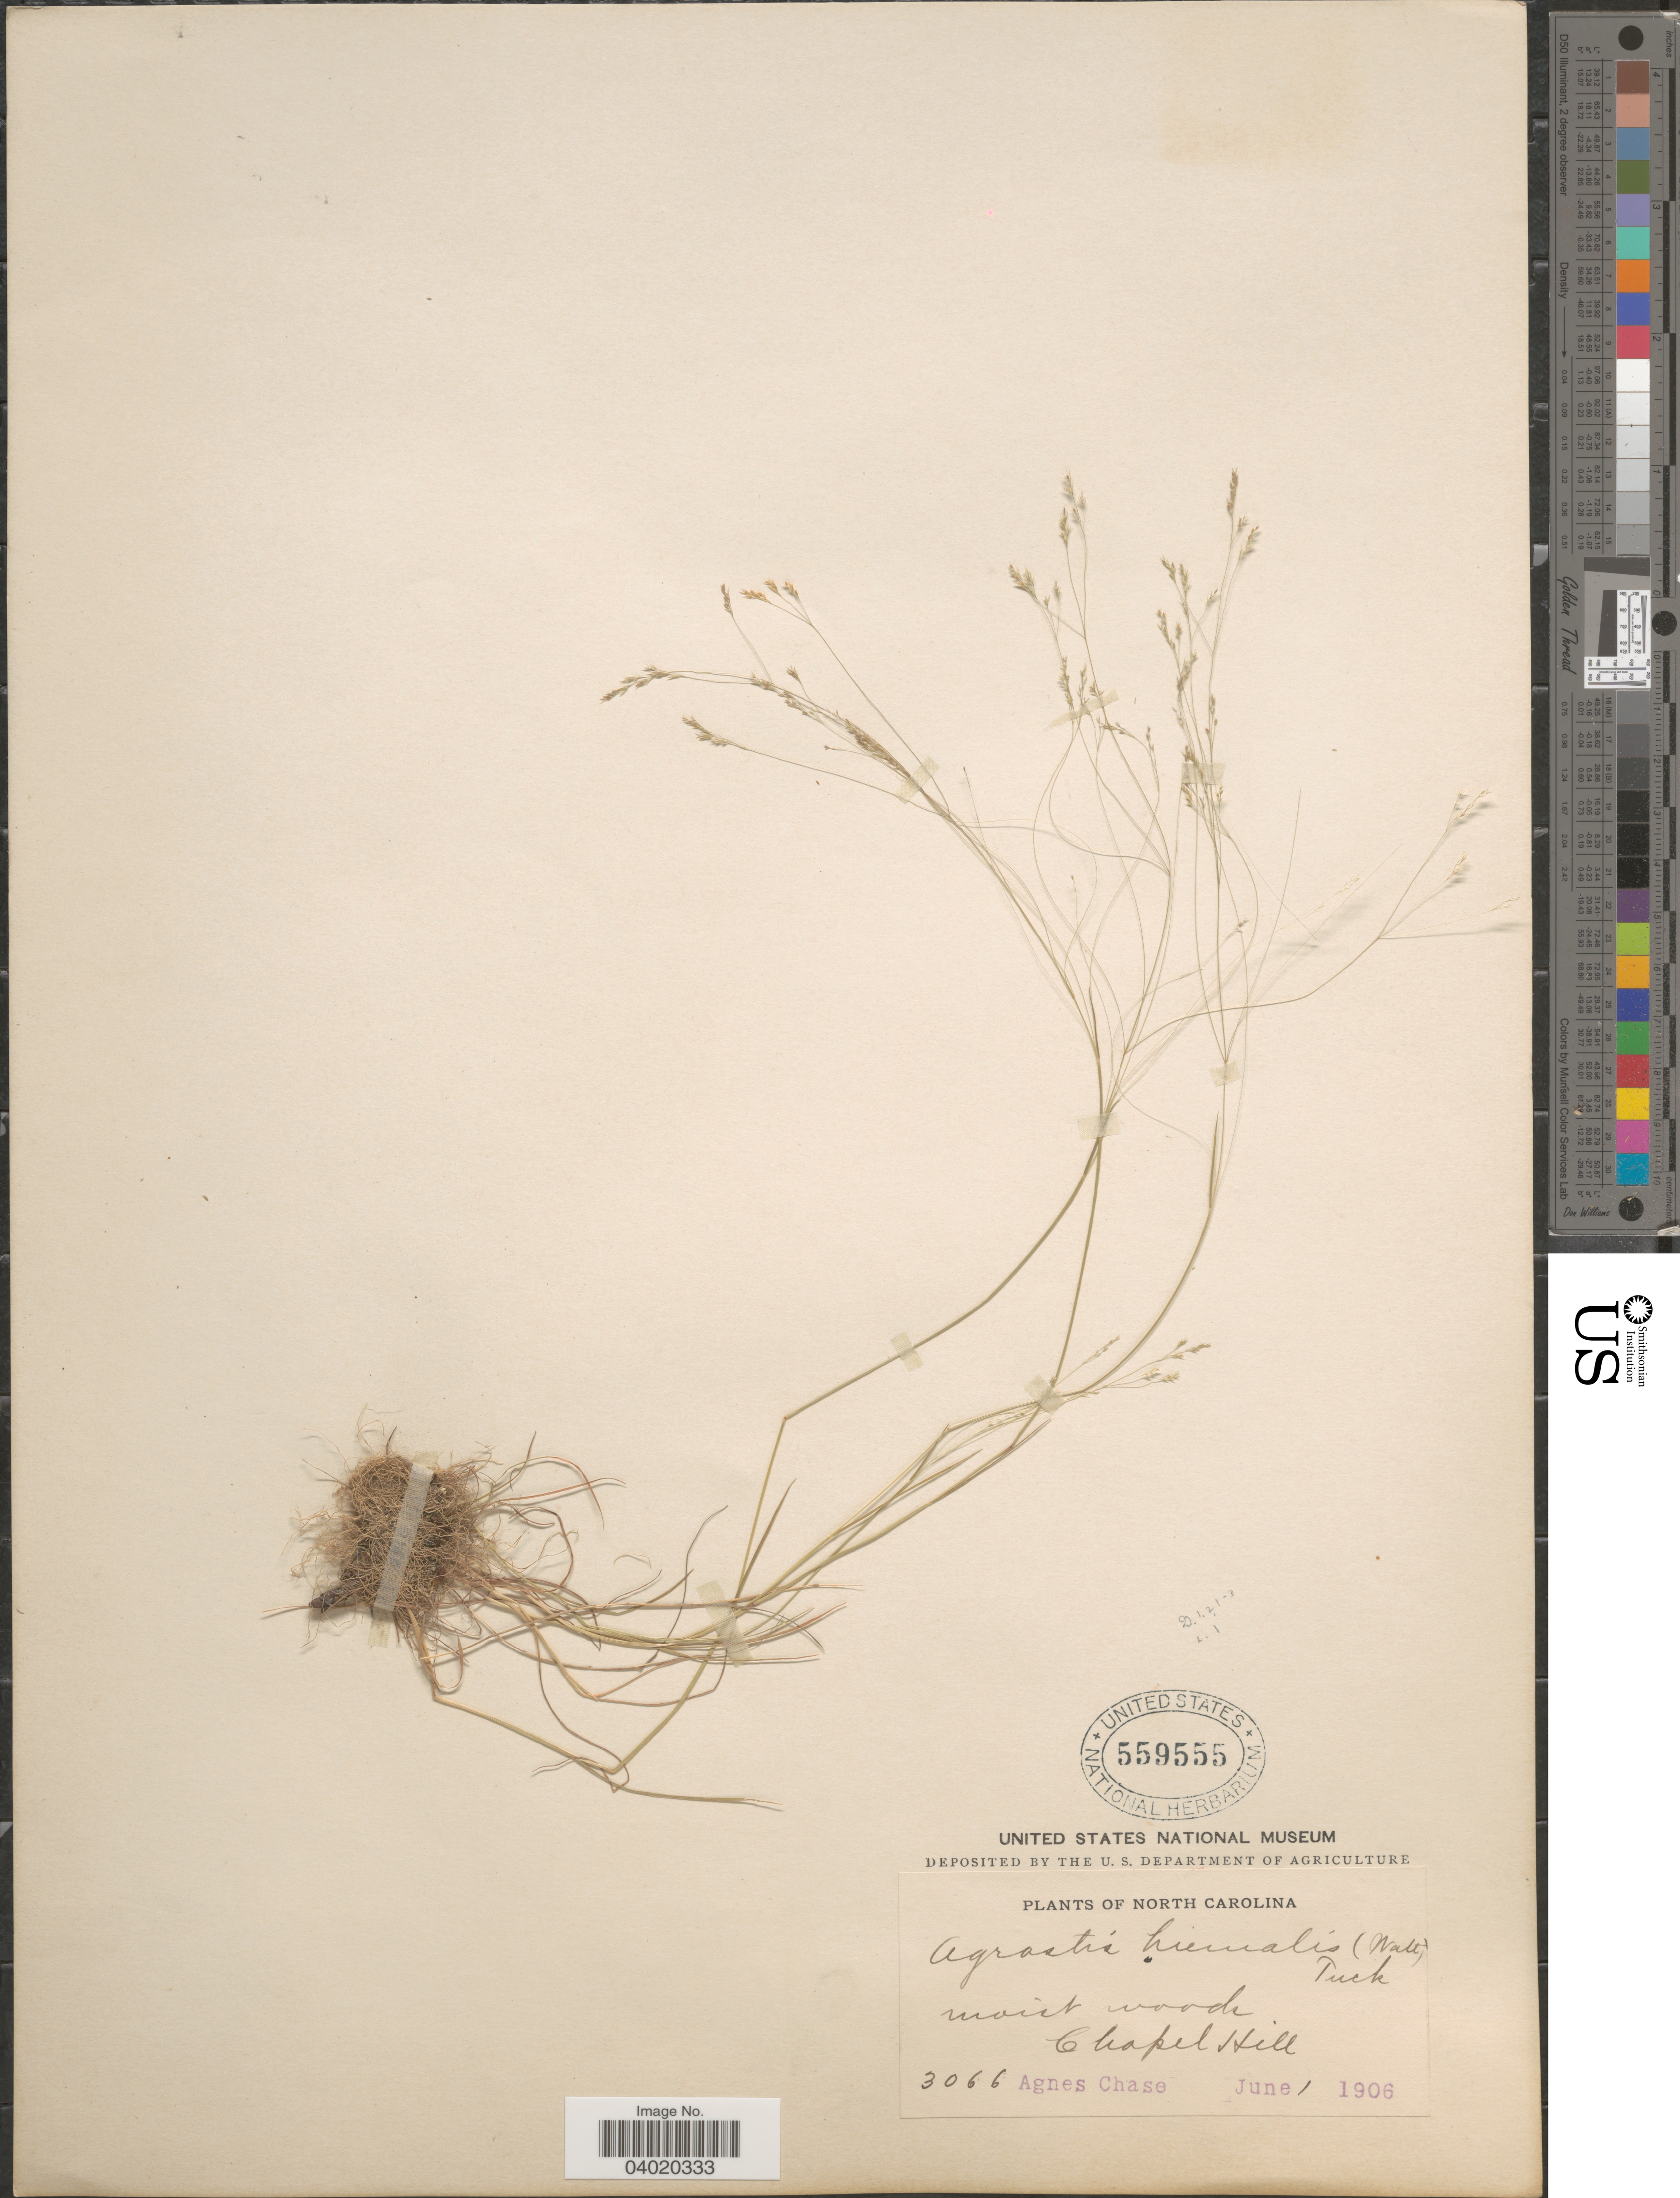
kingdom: Plantae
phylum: Tracheophyta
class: Liliopsida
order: Poales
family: Poaceae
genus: Agrostis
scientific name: Agrostis hyemalis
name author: (Walter) Britton et al.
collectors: A. Chase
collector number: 3066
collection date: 1906-06-01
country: United States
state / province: North Carolina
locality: Chapel Hill.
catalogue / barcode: US 559555